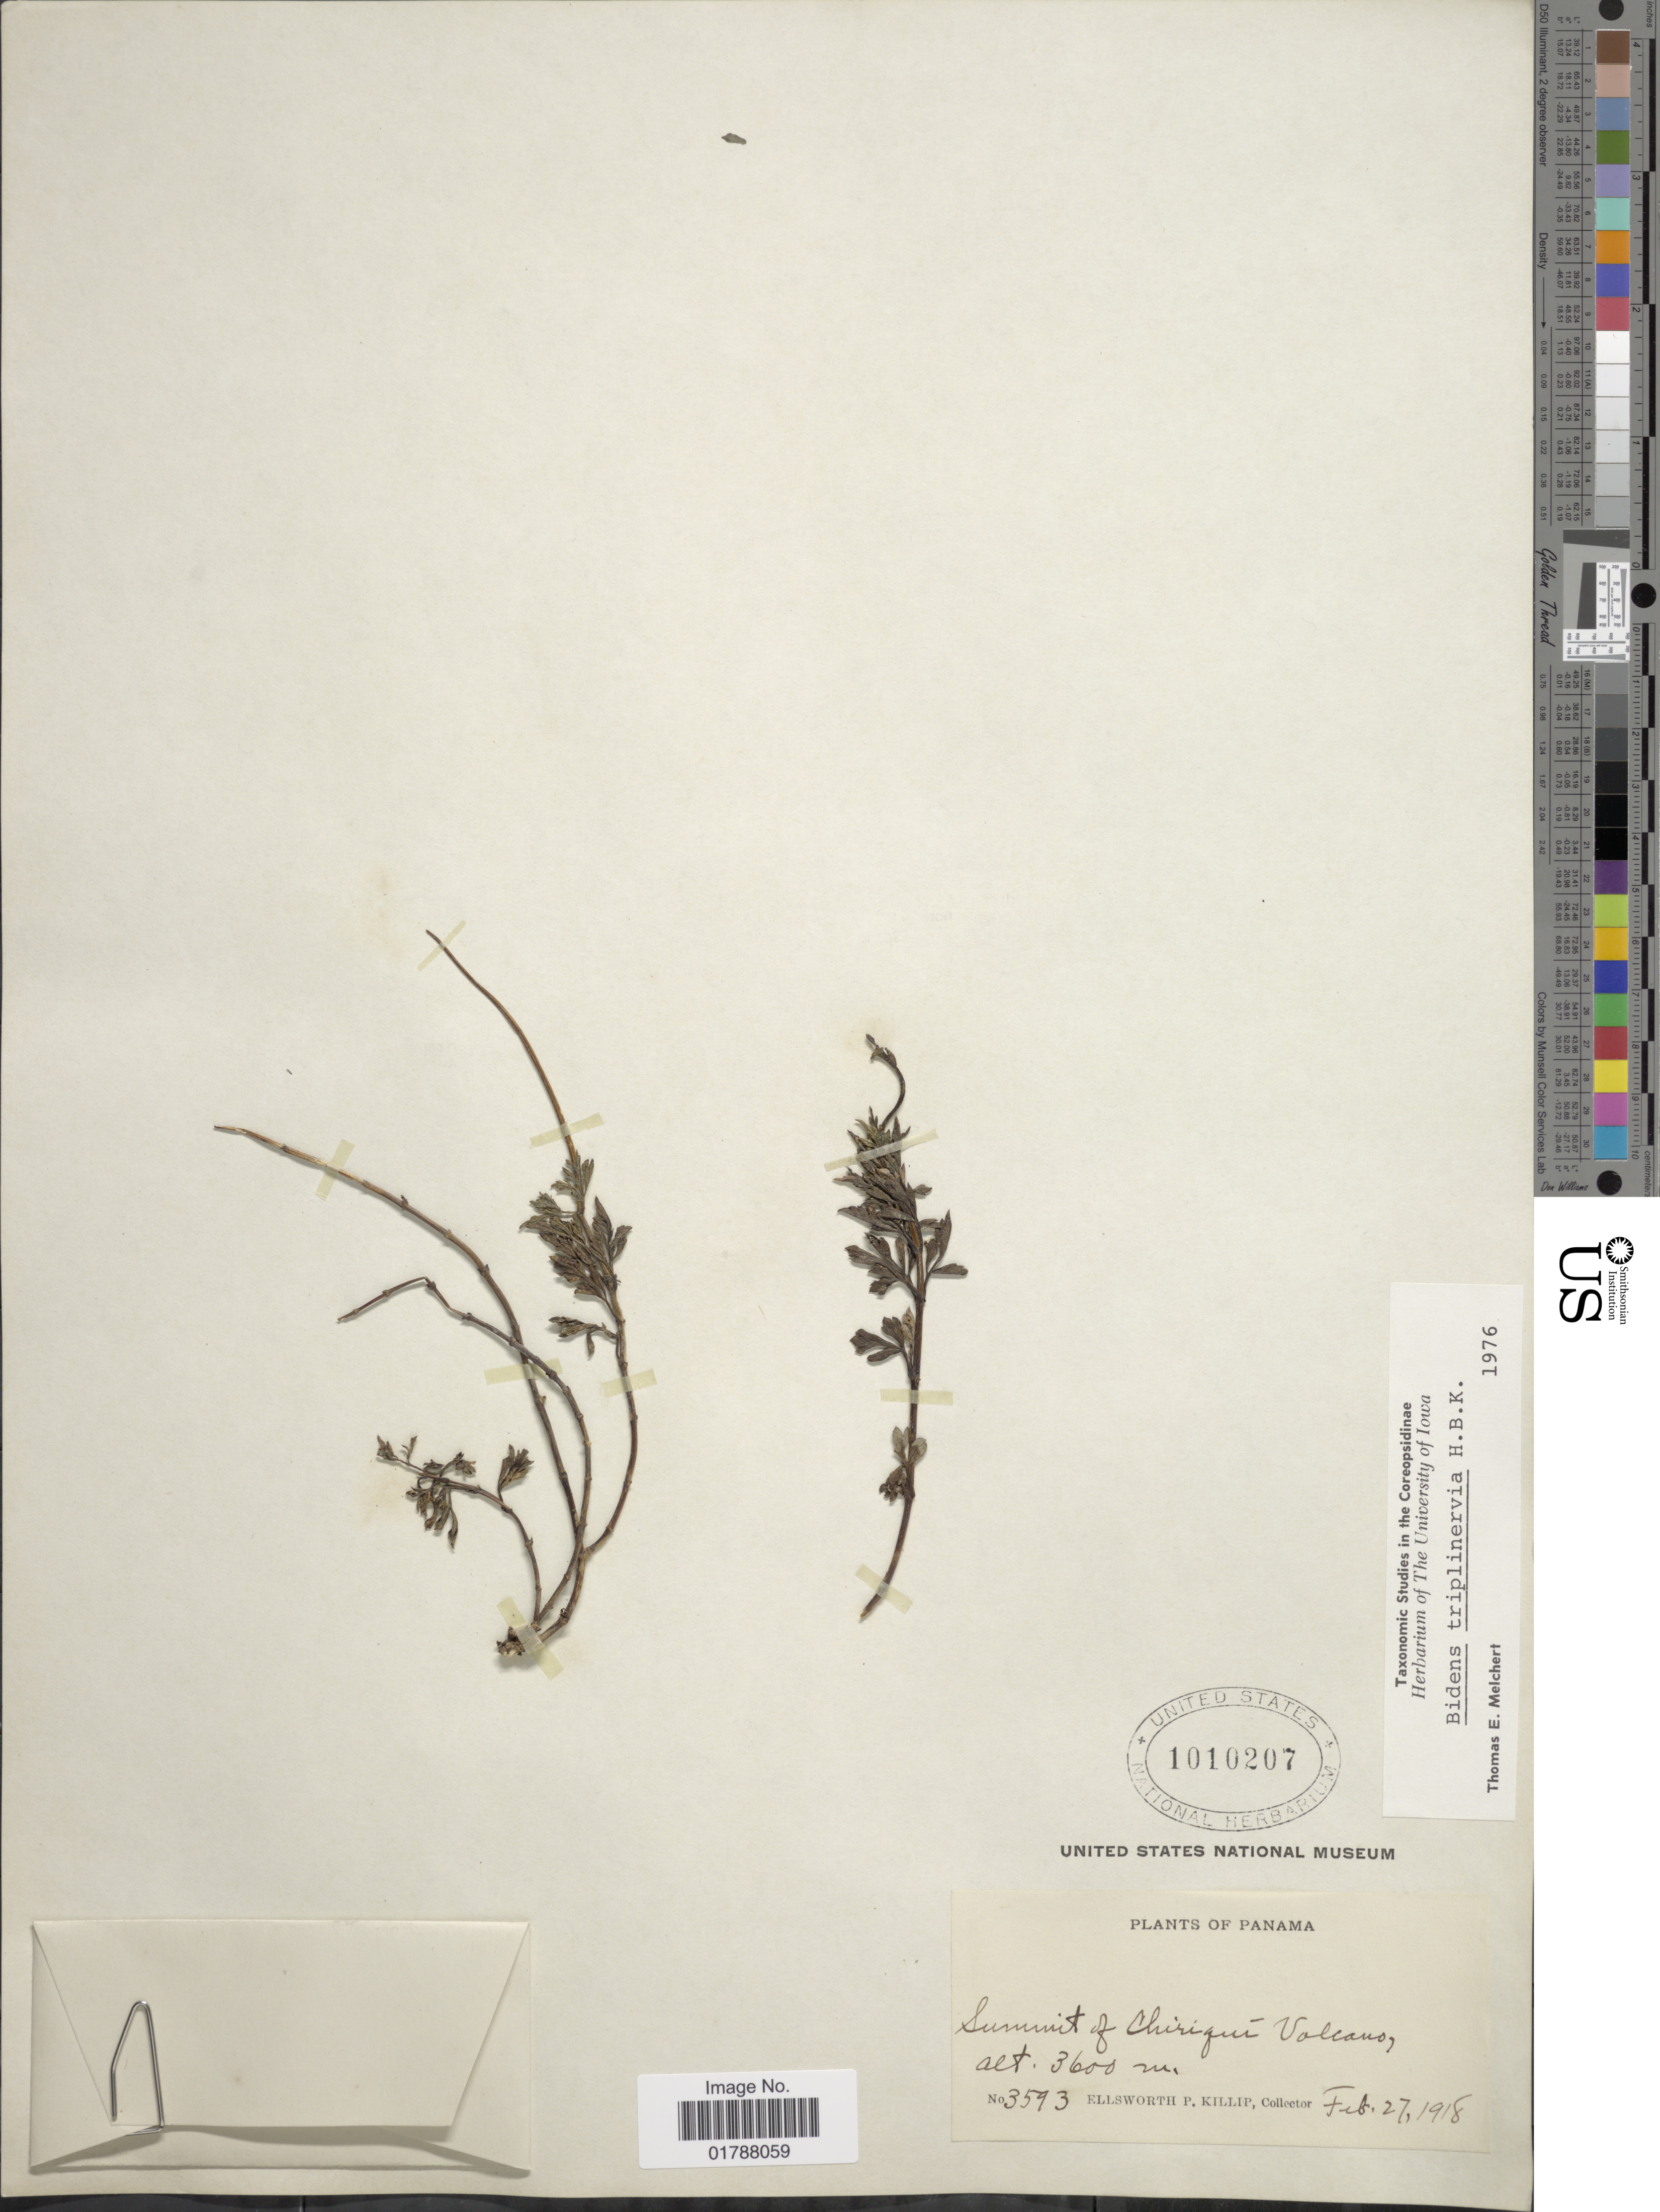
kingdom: Plantae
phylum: Tracheophyta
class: Magnoliopsida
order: Asterales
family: Asteraceae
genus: Bidens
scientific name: Bidens triplinervia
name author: Kunth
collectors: E. P. Killip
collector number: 3593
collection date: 1918-02-27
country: Panama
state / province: Chiriqui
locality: Summit of Chiriqui Volcano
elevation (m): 3600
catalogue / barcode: US 1010207